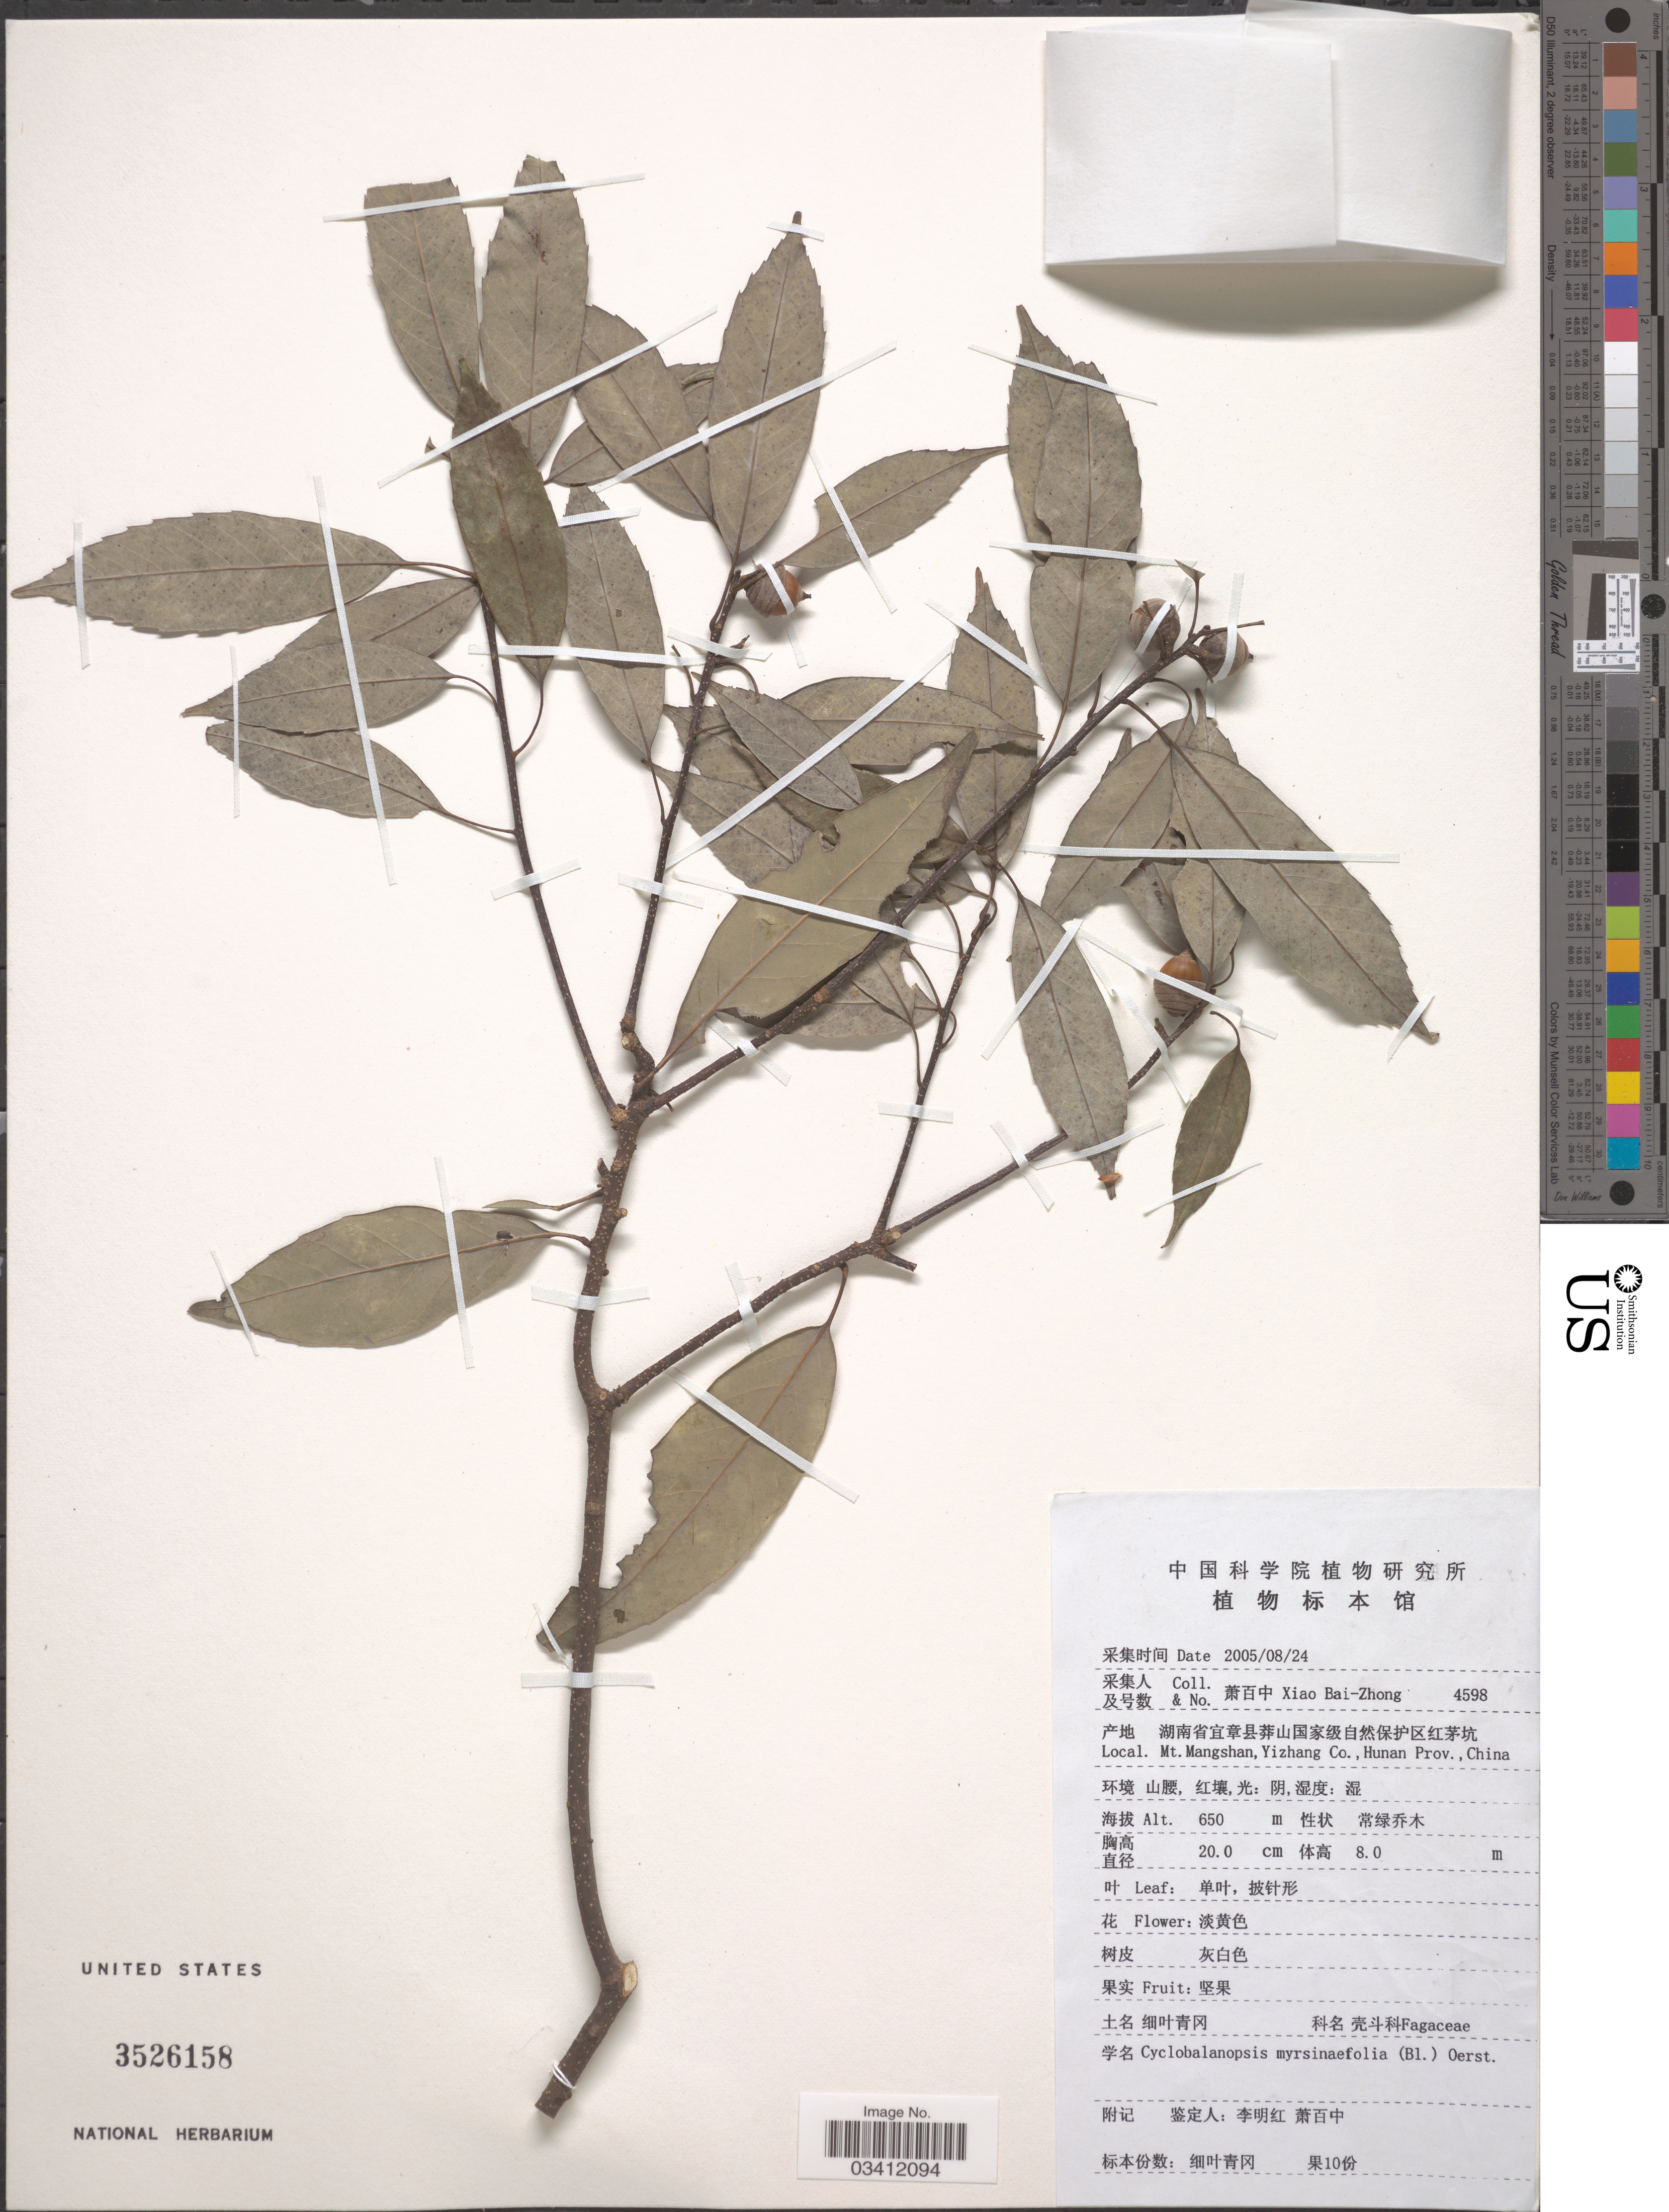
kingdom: Plantae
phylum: Tracheophyta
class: Magnoliopsida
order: Fagales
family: Fagaceae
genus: Quercus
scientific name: Quercus myrsinifolia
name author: Blume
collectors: B. Z. Xiao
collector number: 4598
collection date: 2005-08-24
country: China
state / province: Hunan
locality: Mt. Mangshan, Yizhang Co.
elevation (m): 650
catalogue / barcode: US 3526158